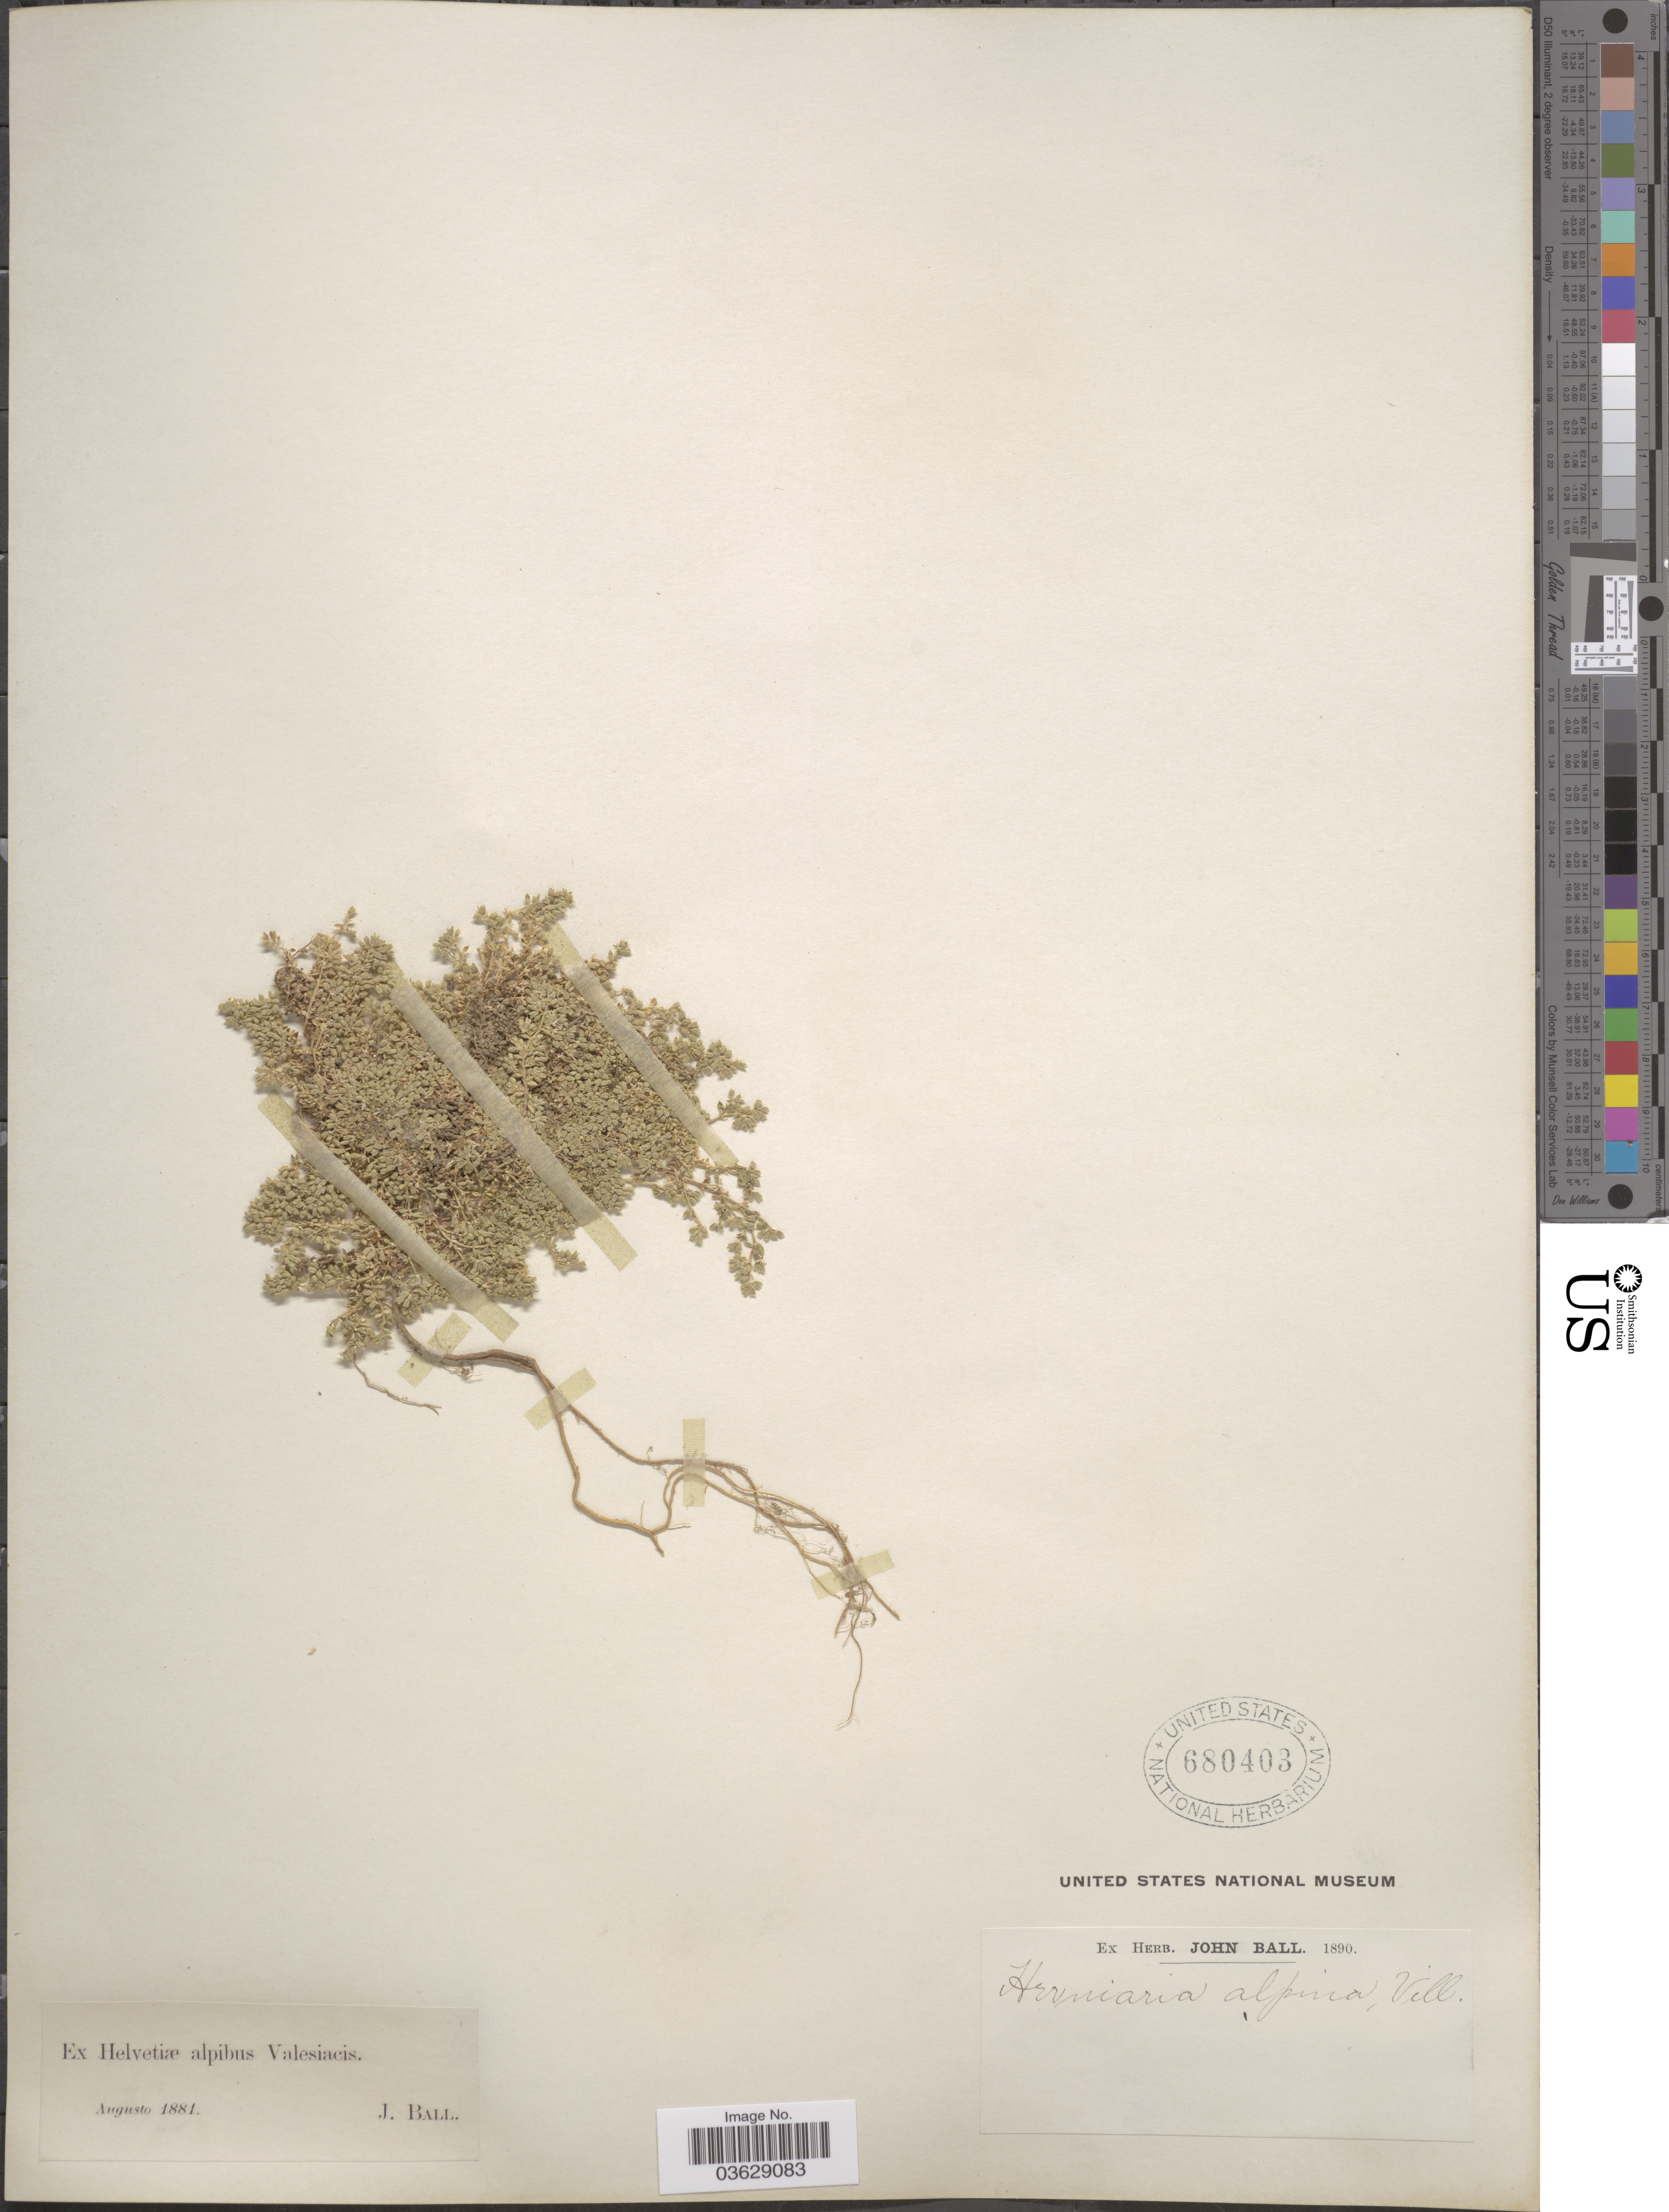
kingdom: Plantae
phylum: Tracheophyta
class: Magnoliopsida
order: Caryophyllales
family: Caryophyllaceae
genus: Herniaria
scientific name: Herniaria alpina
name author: Chaix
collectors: J. Ball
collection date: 1881-08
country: Switzerland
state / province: Valais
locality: Ex Helvetiæ alpibus Valesiacis.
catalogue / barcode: US 680403